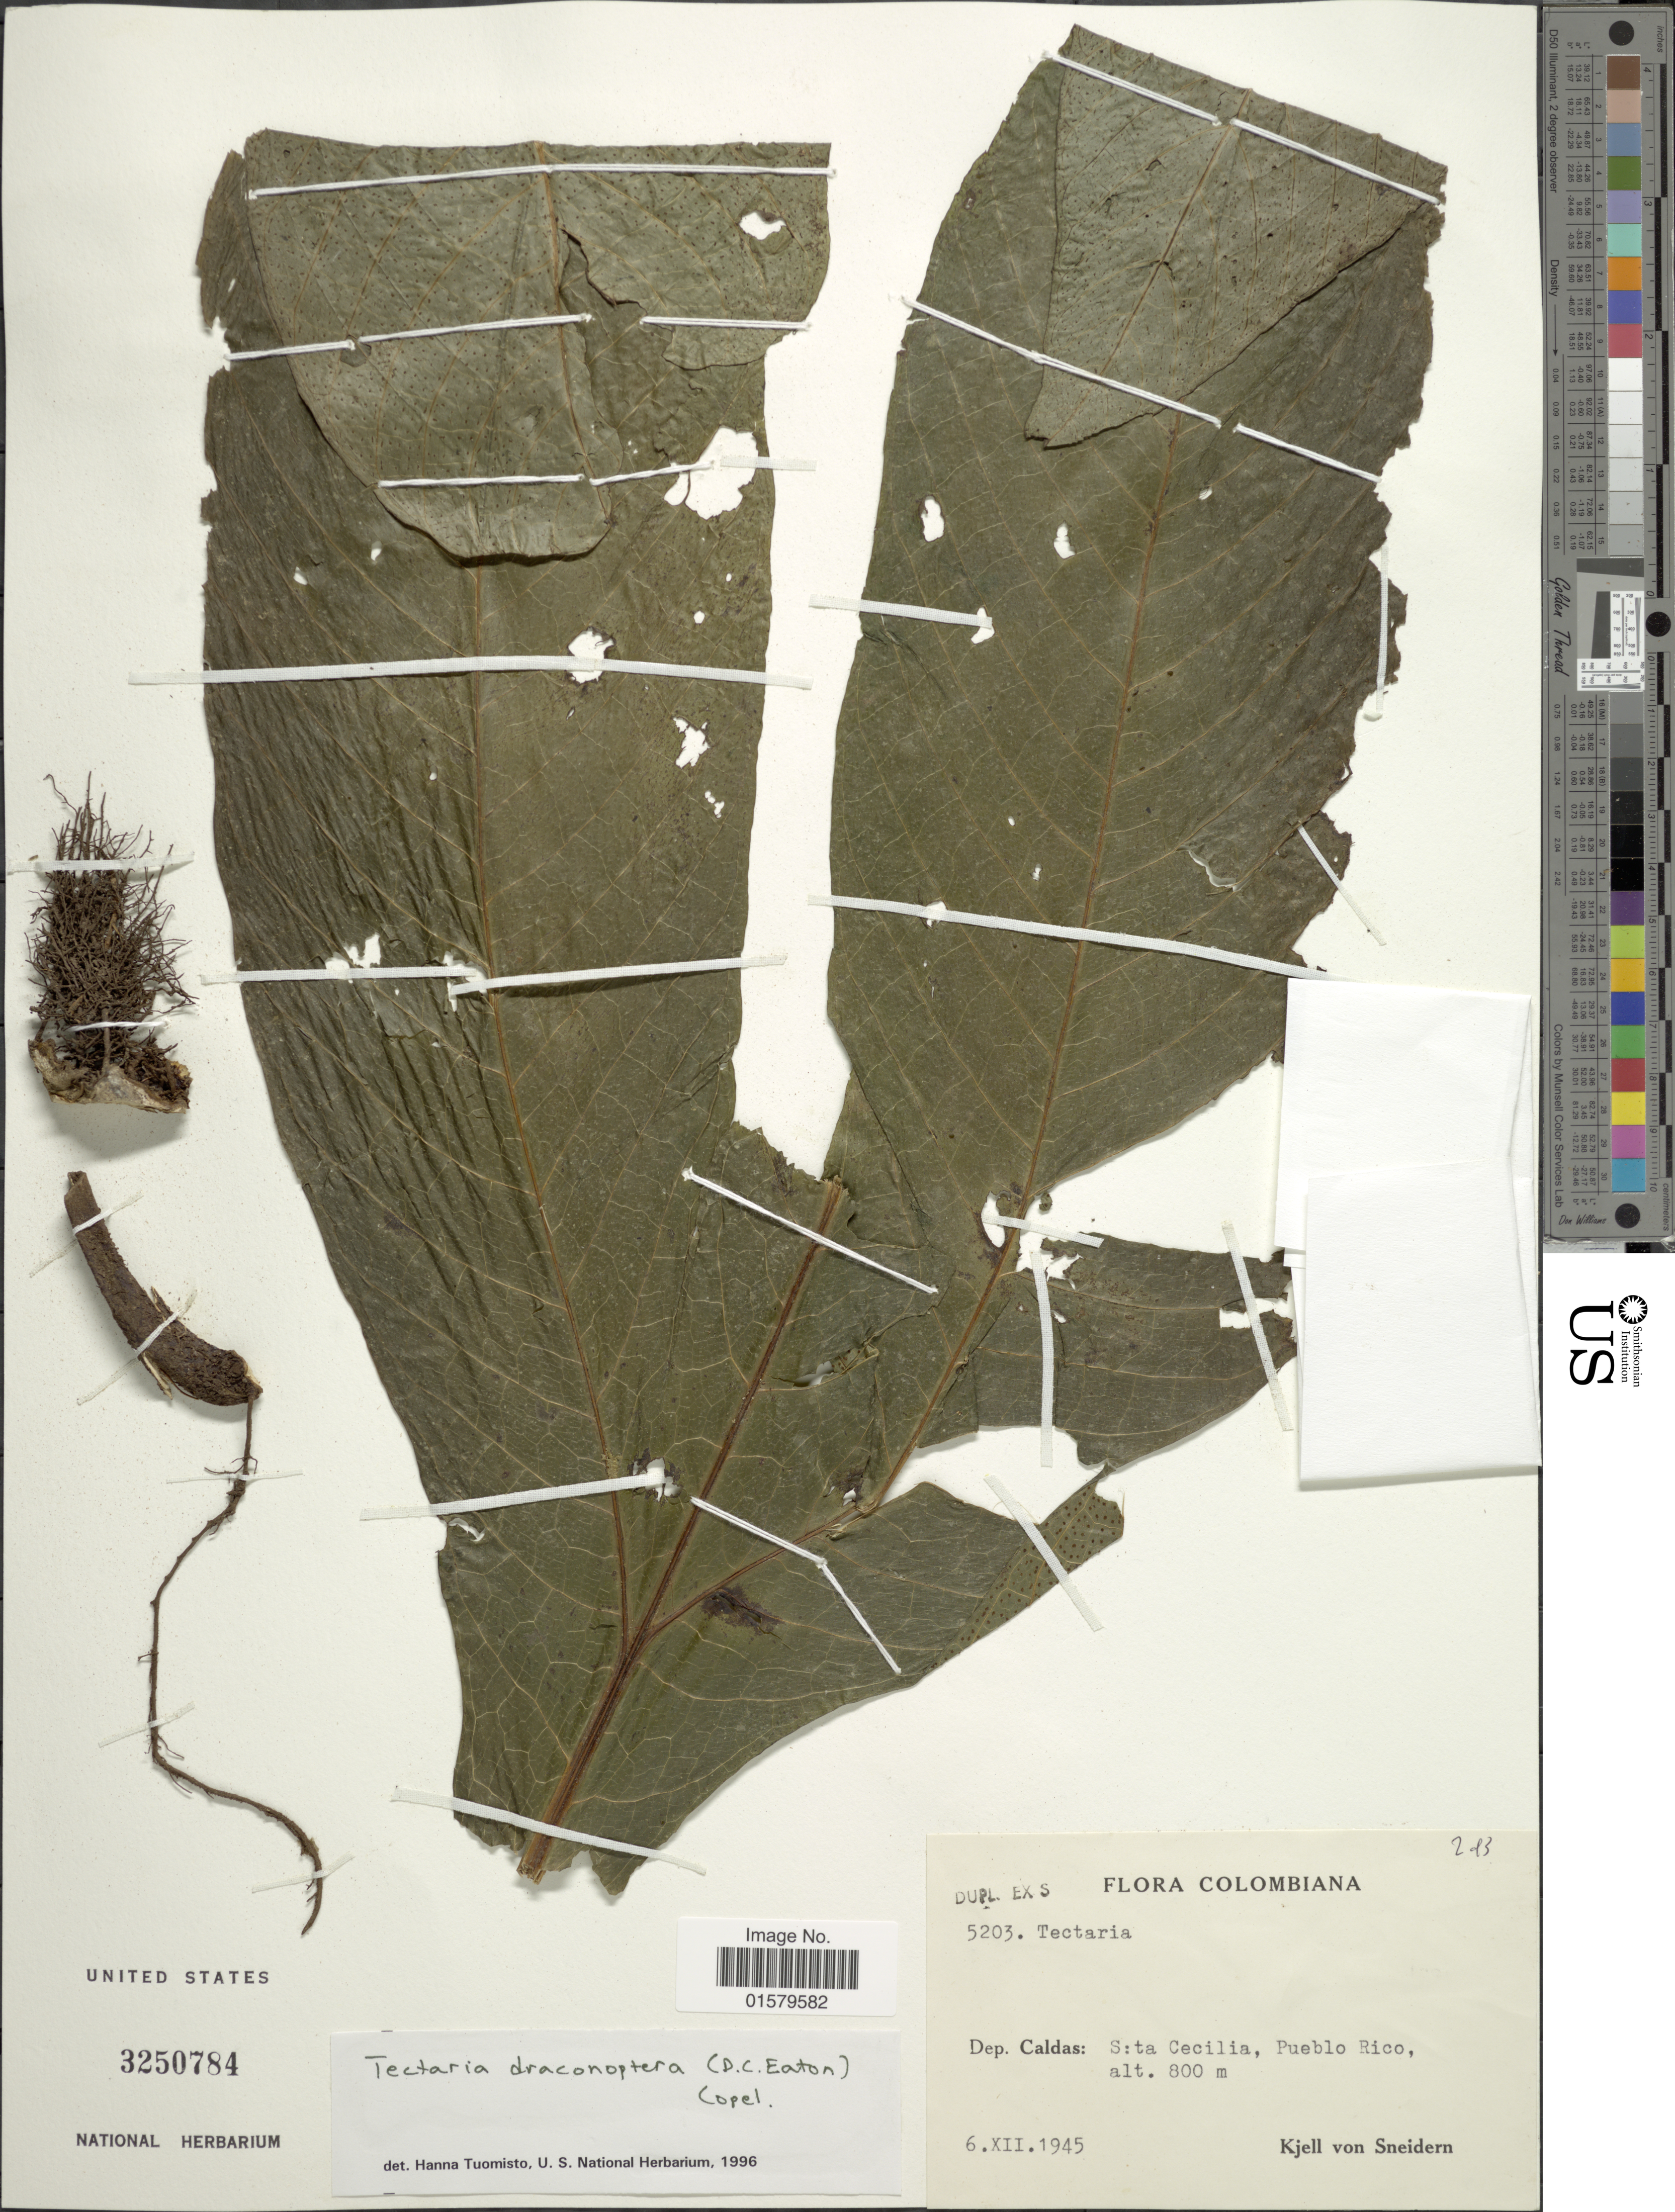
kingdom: Plantae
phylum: Tracheophyta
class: Polypodiopsida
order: Polypodiales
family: Tectariaceae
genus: Tectaria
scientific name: Tectaria draconoptera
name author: (D.C. Eaton) Copel.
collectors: K. von Sneidern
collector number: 5203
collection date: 1945-12-06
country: Colombia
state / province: Caldas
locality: S: ta Cecilia, Pueblo Rico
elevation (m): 800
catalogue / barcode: US 3250784